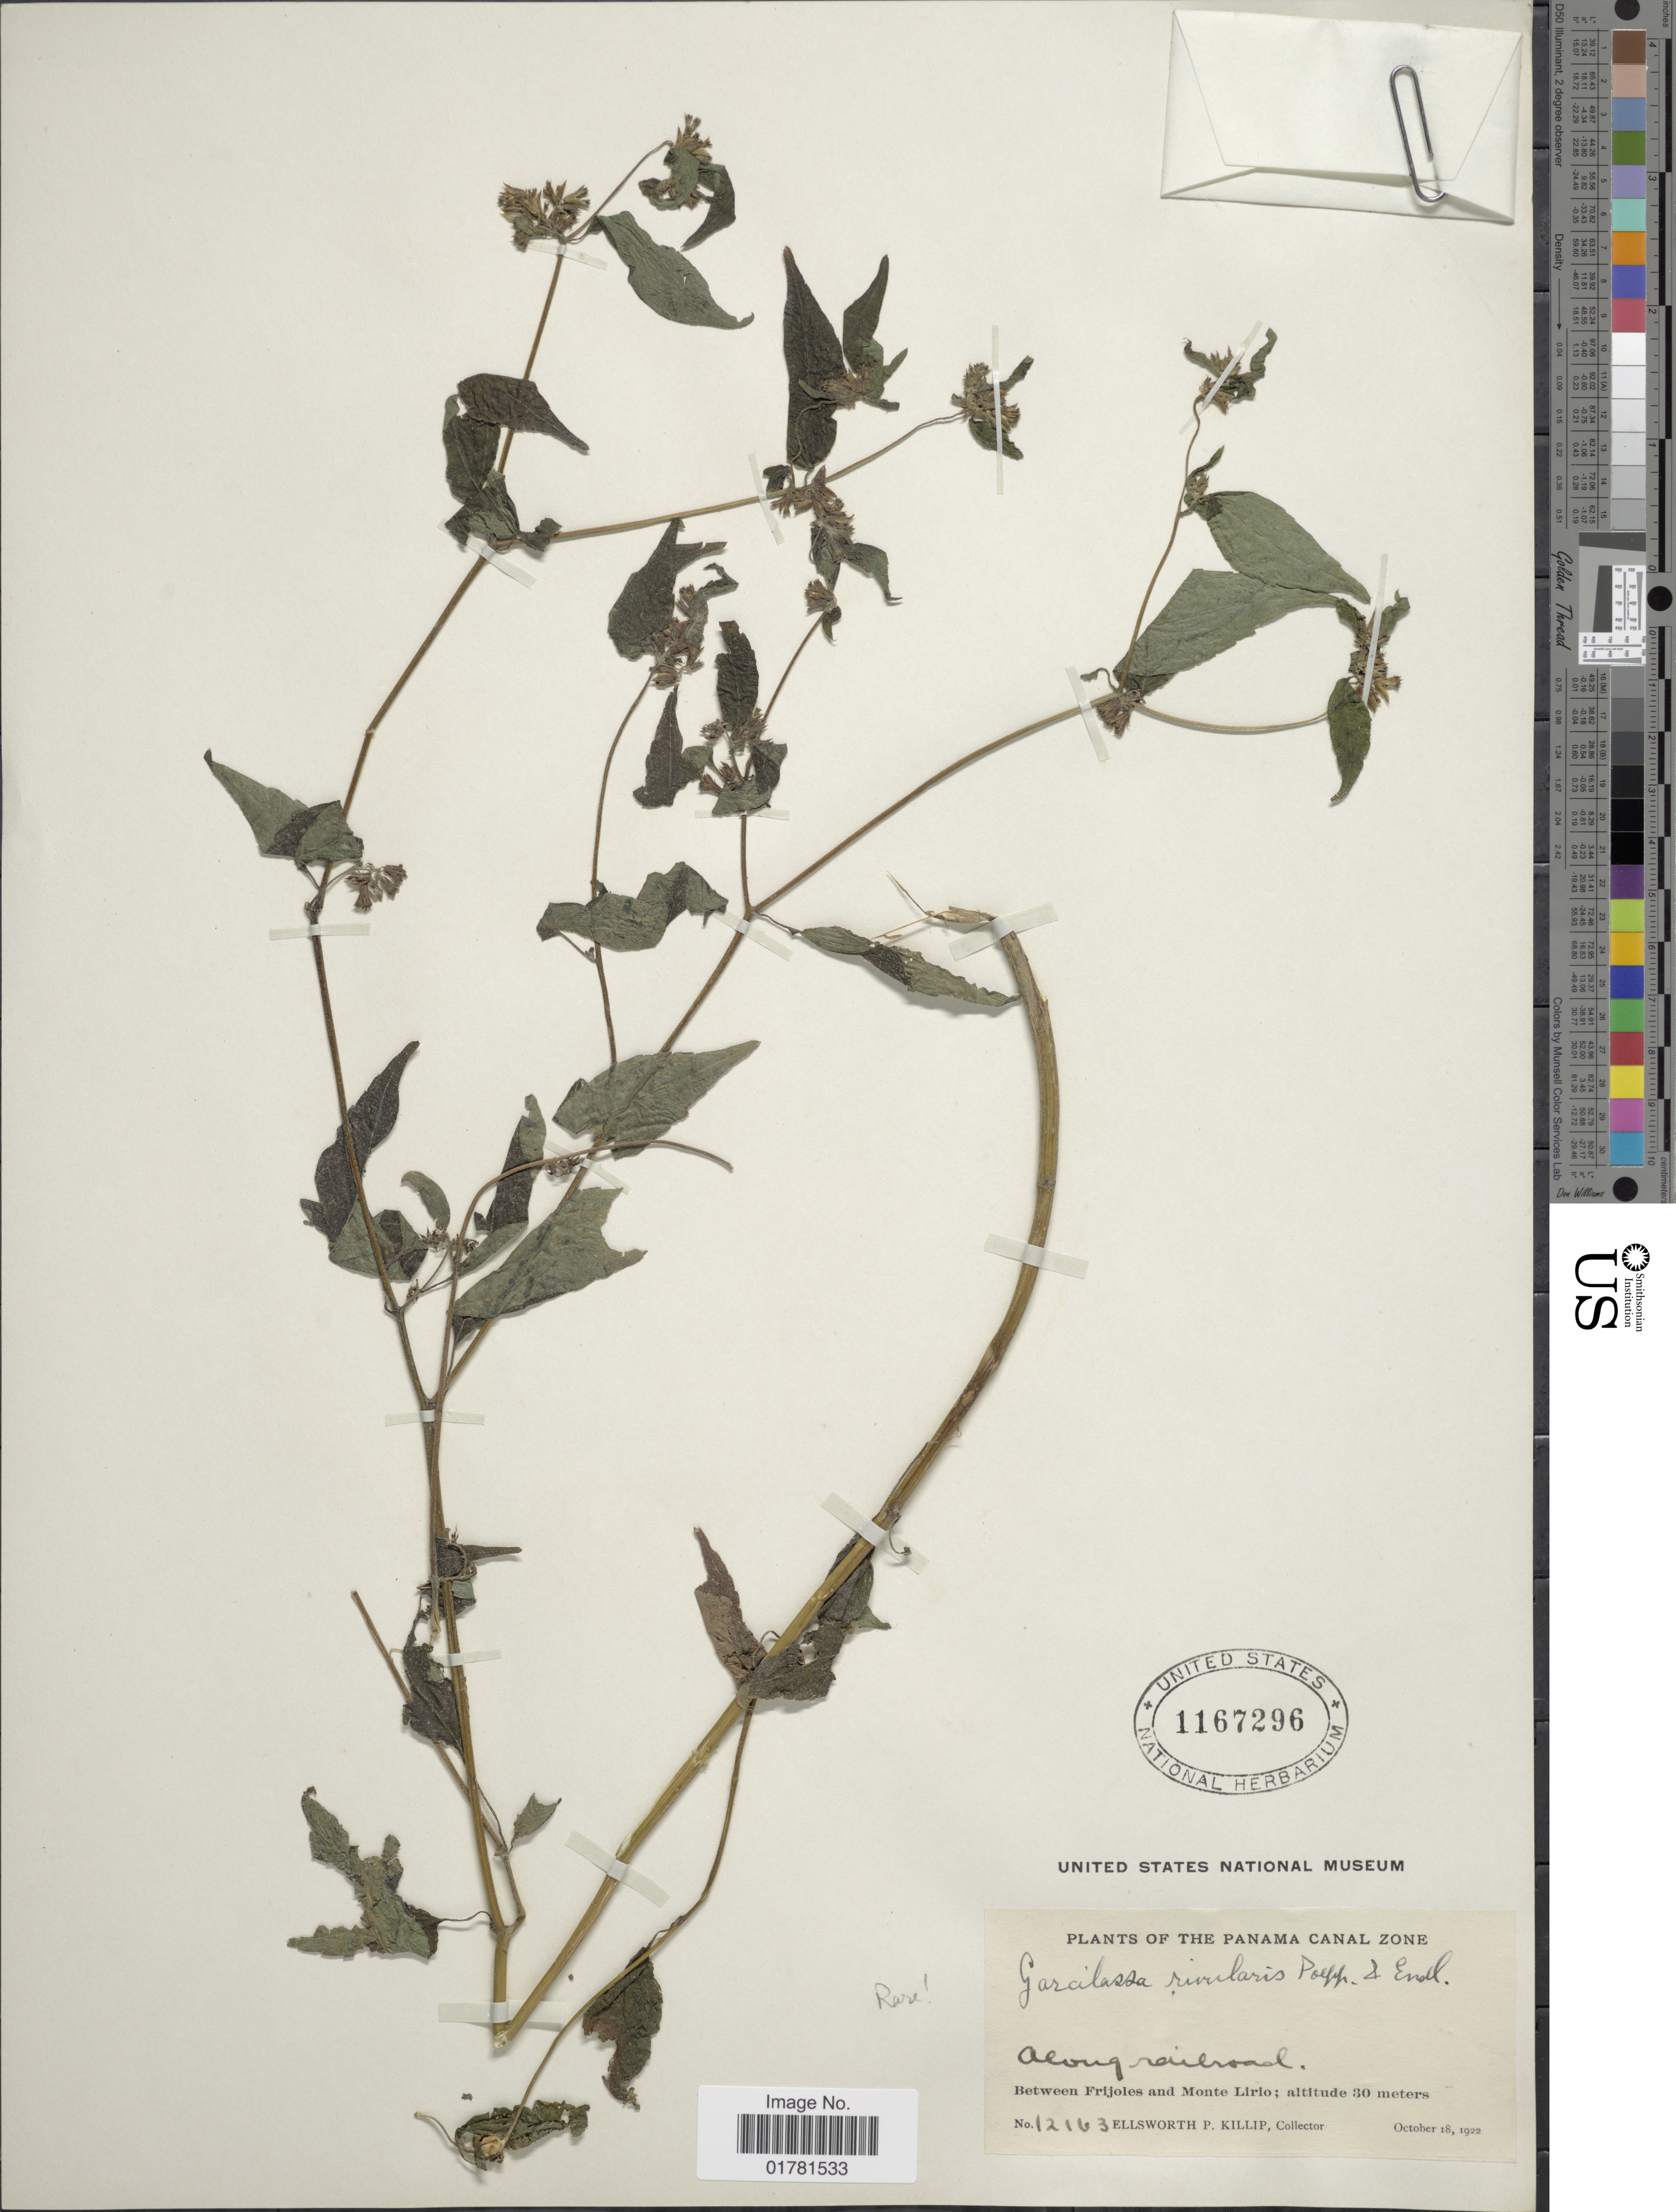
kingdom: Plantae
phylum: Tracheophyta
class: Magnoliopsida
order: Asterales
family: Asteraceae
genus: Garcilassa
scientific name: Garcilassa rivularis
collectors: E. P. Killip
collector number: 12163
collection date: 1922-10-18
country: Panama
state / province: Colón / Panamá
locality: The Panama Canal Zone, Along railroad, between Frijoles and Monte Lirio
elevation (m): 30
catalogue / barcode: US 1167296